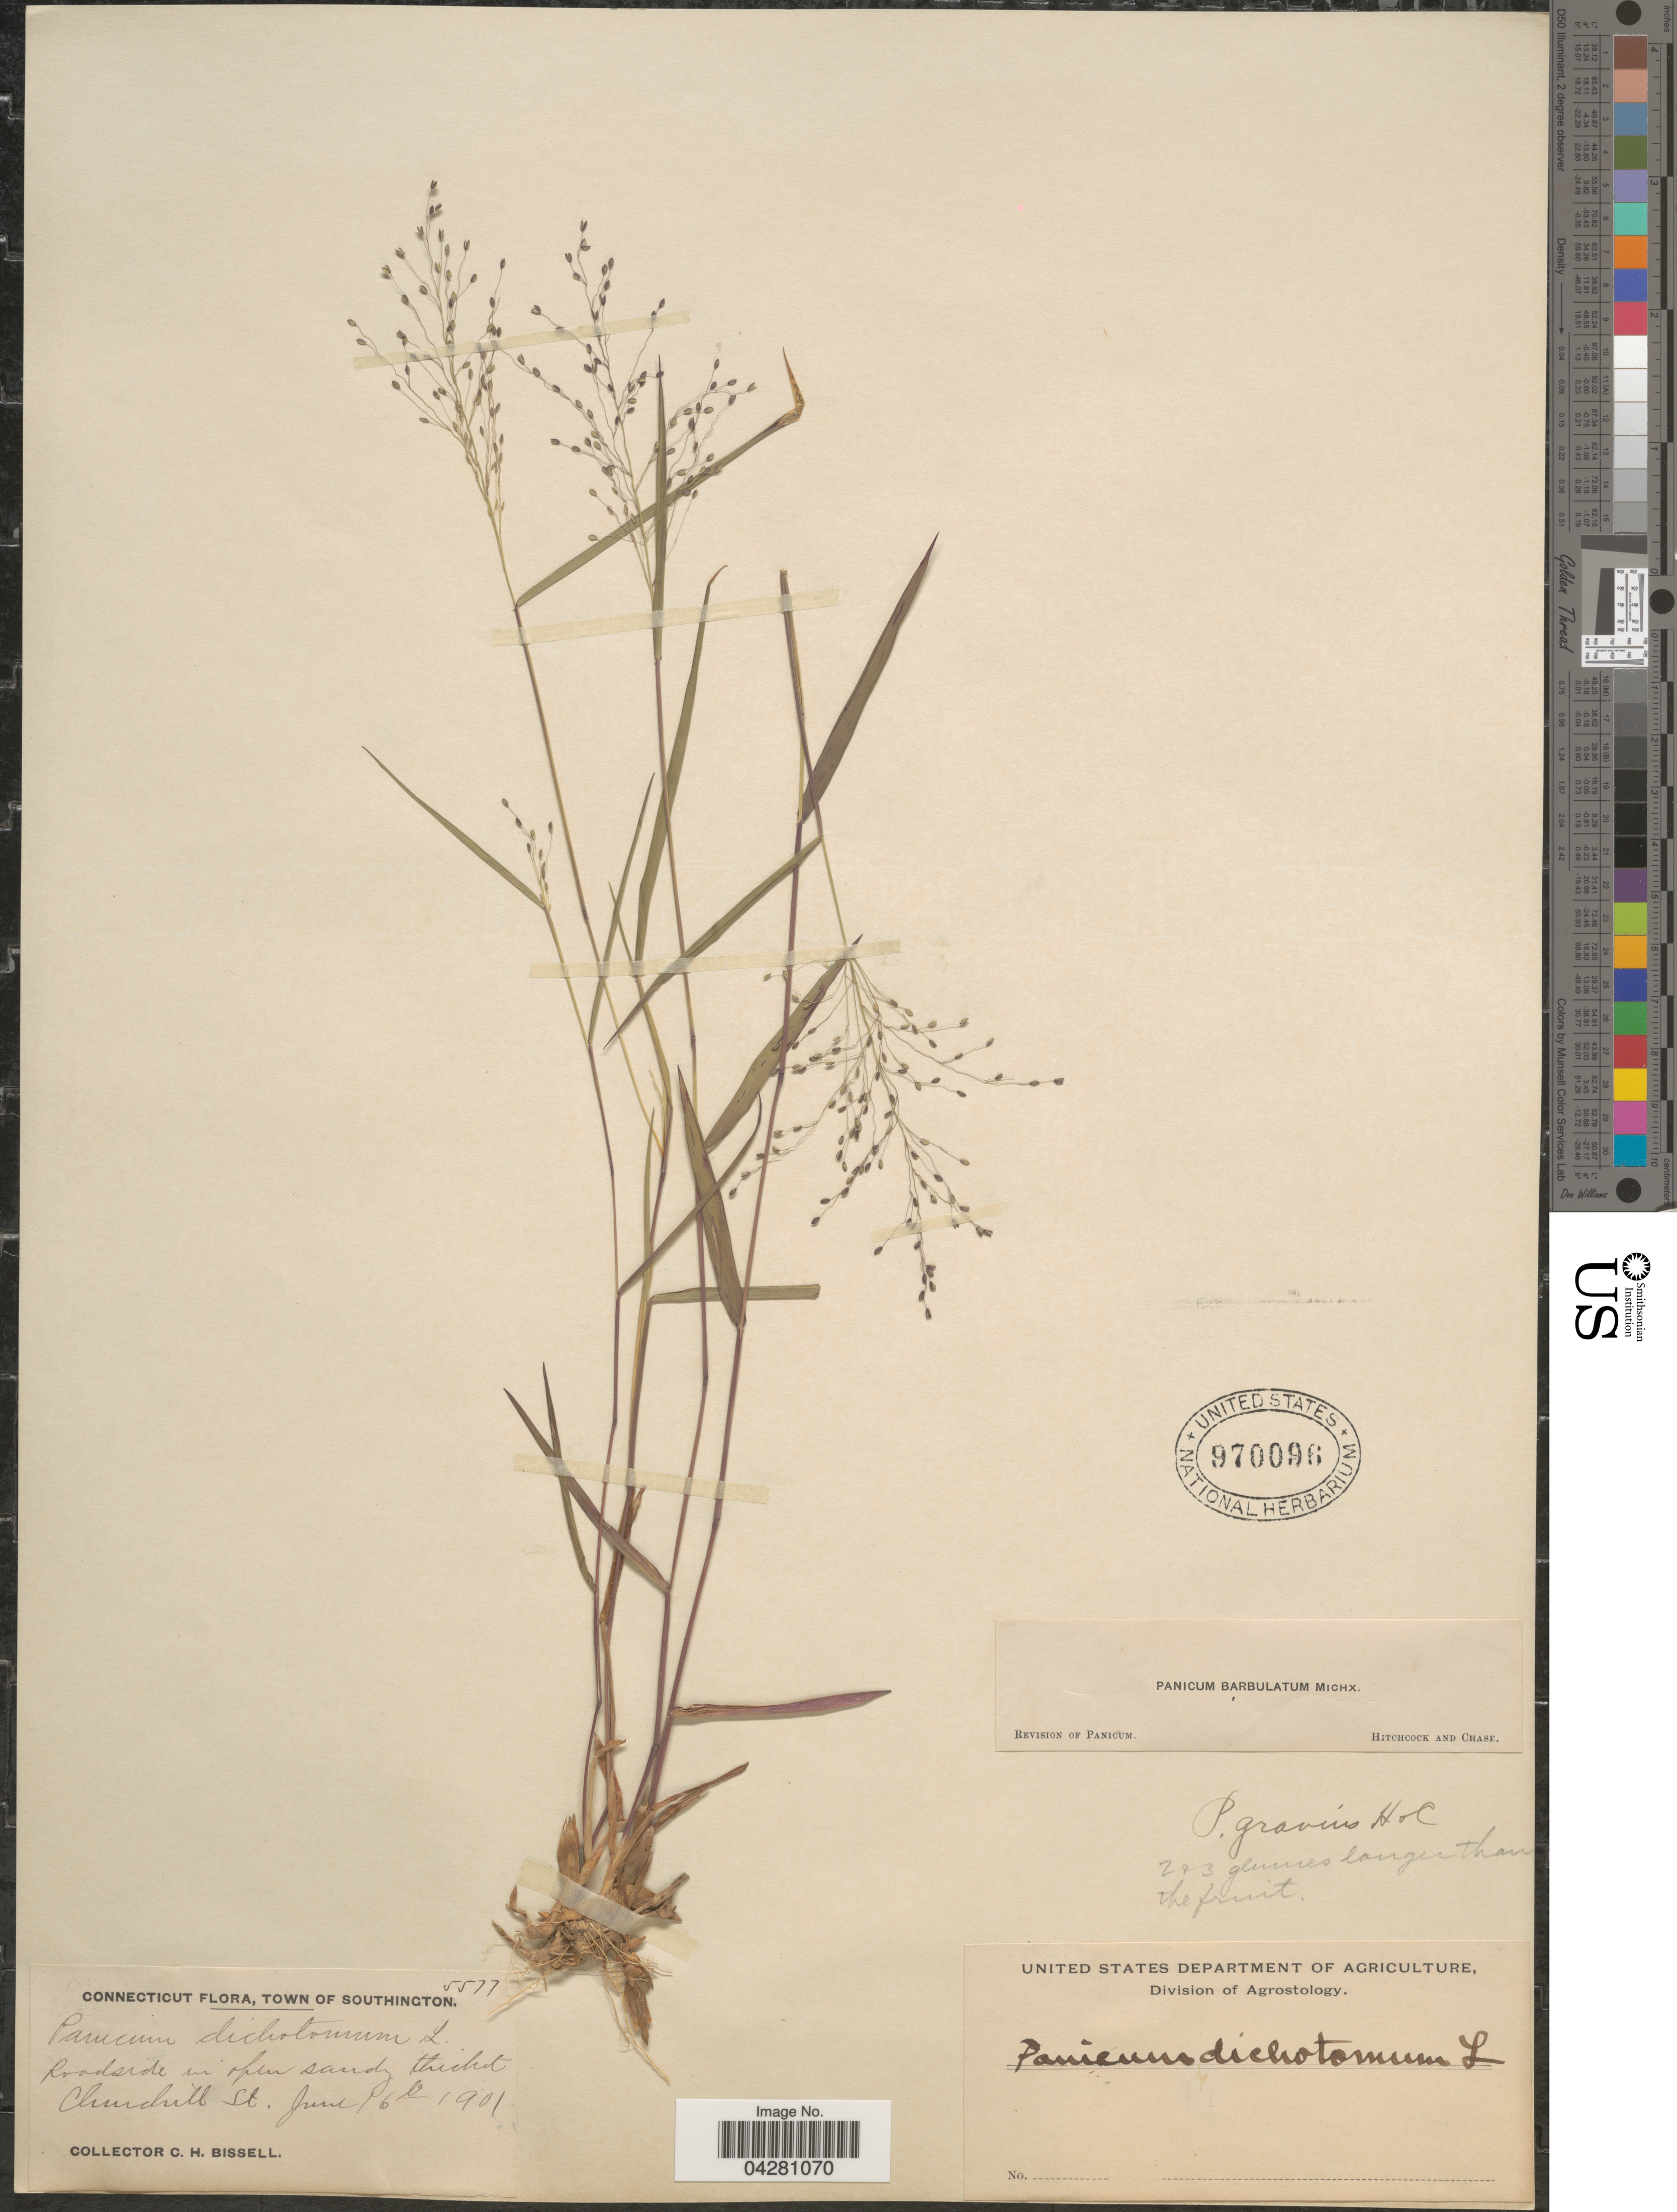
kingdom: Plantae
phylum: Tracheophyta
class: Liliopsida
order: Poales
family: Poaceae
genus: Dichanthelium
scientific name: Dichanthelium dichotomum var. dichotomum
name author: (L.) Gould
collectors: C. Bissell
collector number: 5577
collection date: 1901-06-16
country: United States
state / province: Connecticut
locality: Town of Southington. Roadside in open sandy thicket Churchill St.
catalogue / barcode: US 970096